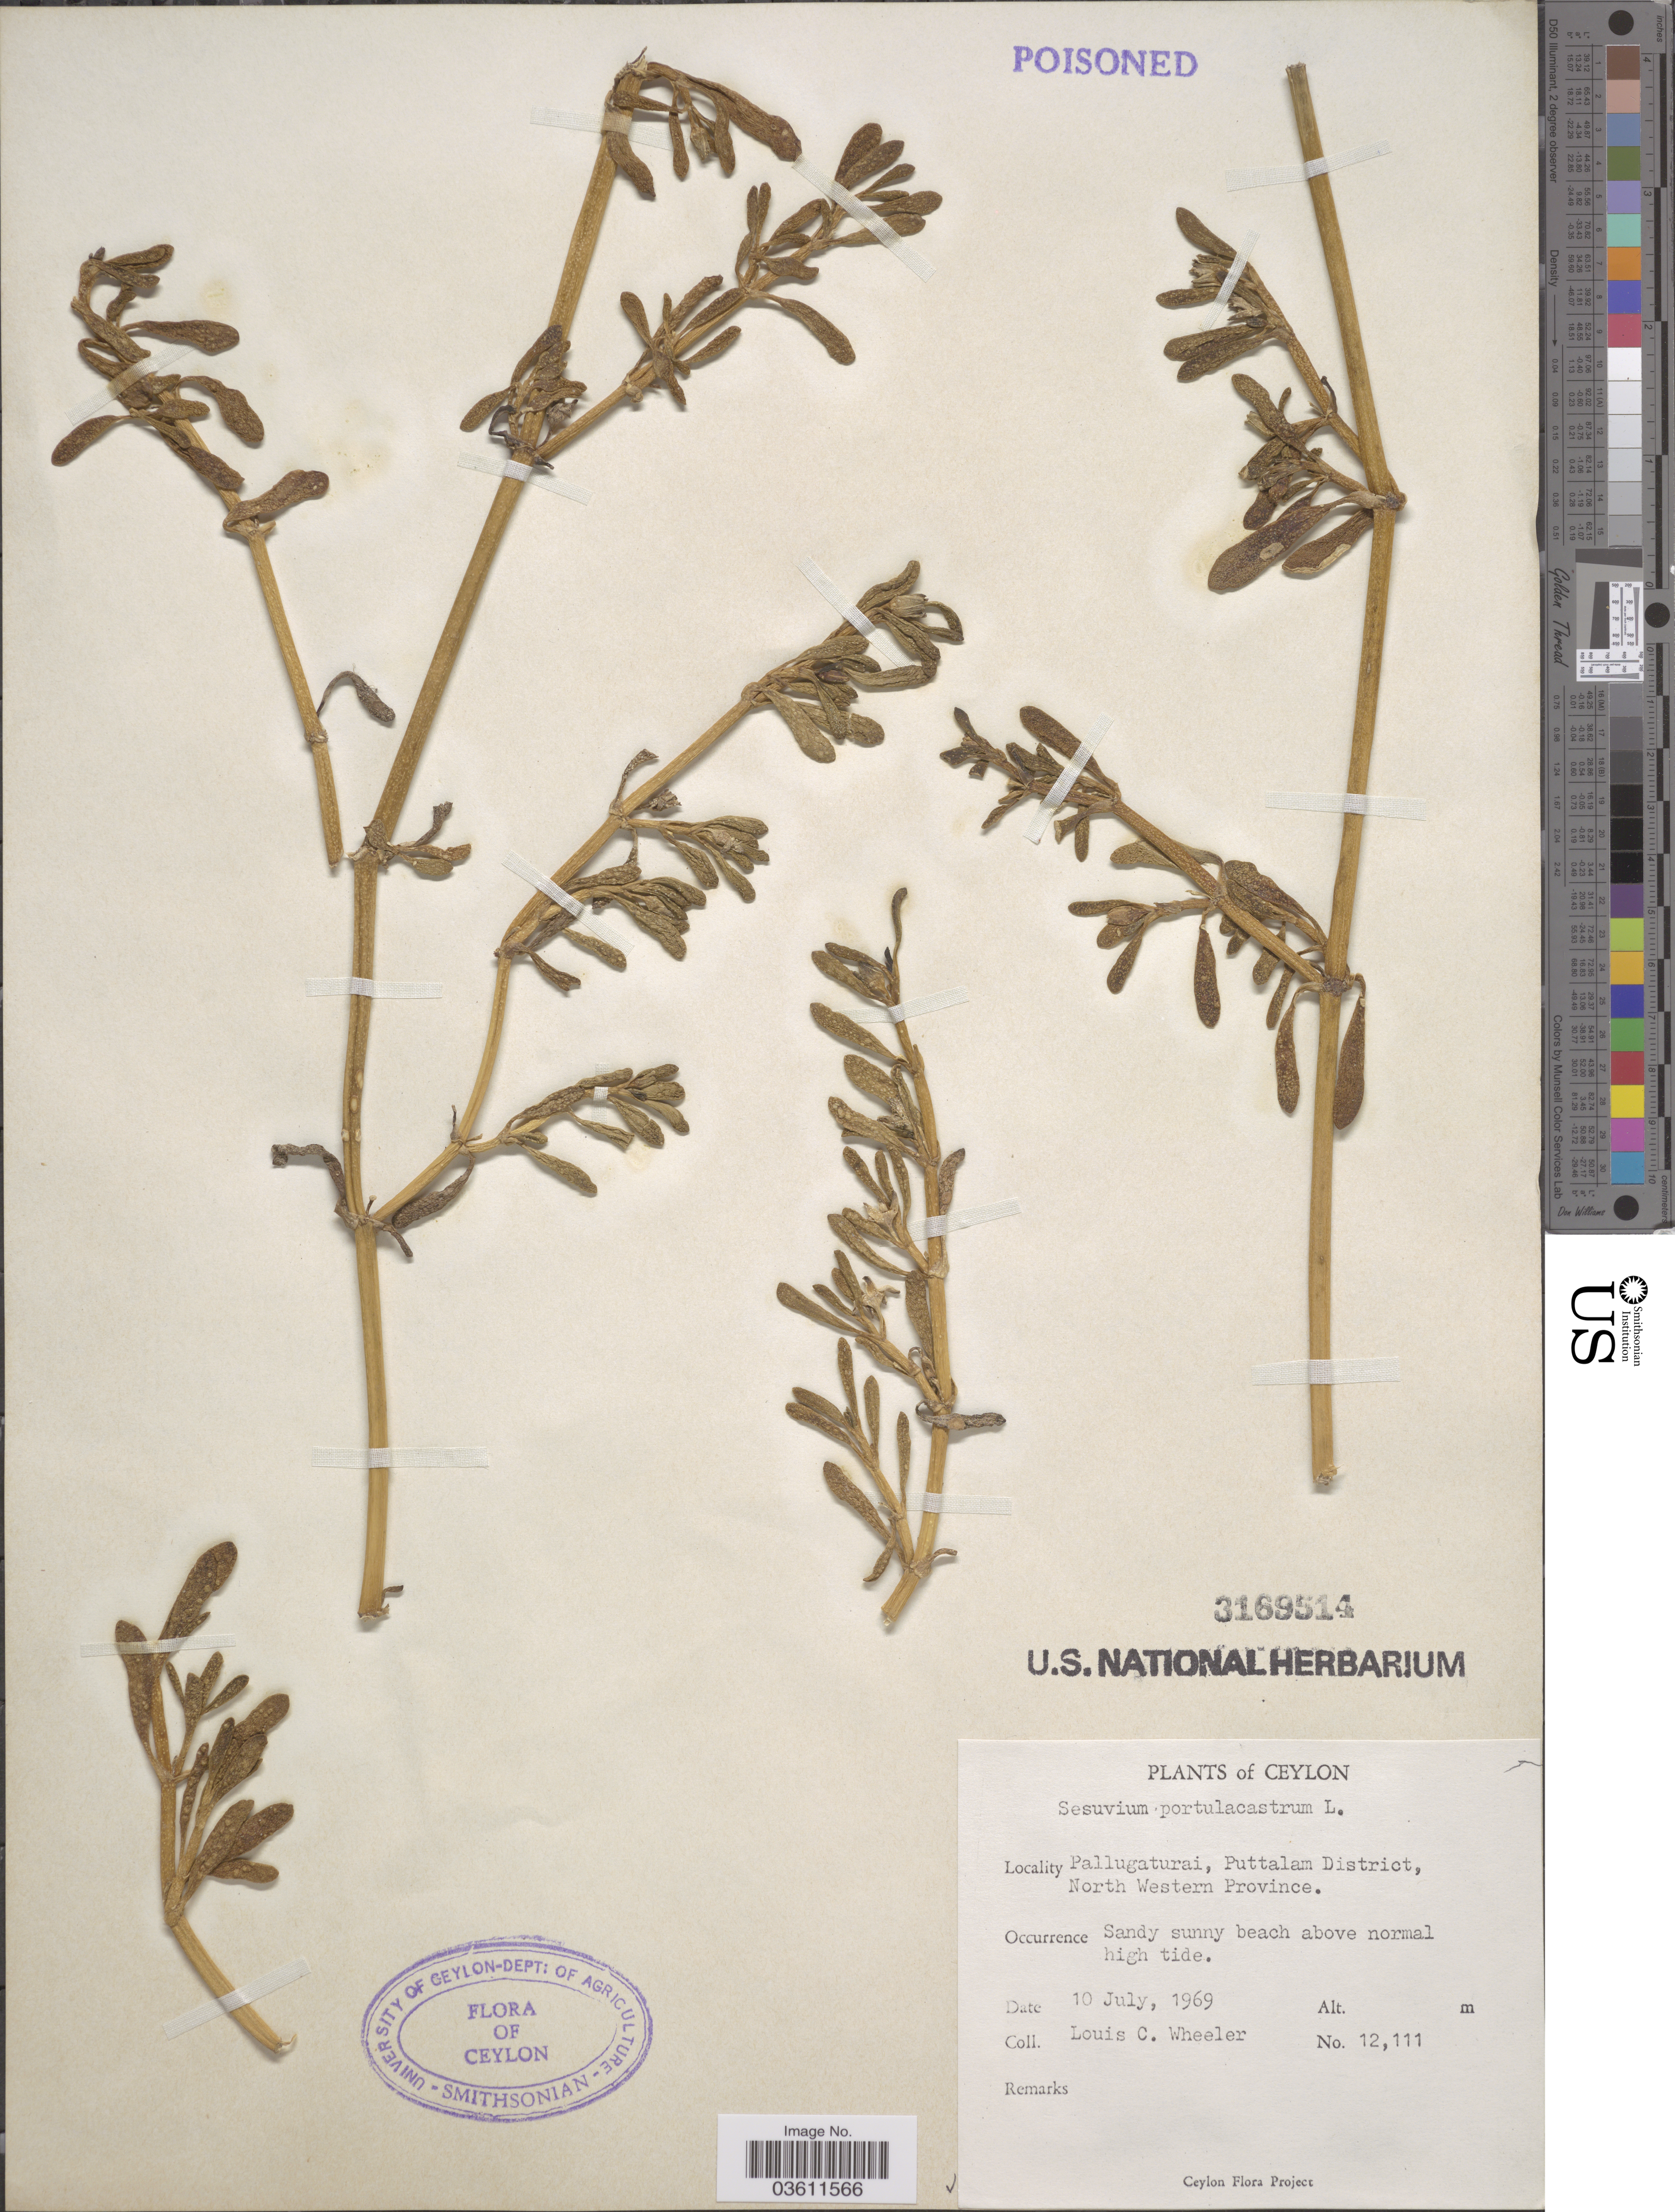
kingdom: Plantae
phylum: Tracheophyta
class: Magnoliopsida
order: Caryophyllales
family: Aizoaceae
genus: Sesuvium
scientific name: Sesuvium portulacastrum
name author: (L.) L.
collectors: L. C. Wheeler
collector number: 12111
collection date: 1969-07-10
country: Sri Lanka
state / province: North Western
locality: Ceylon. Pallugaturai, Puttalam District.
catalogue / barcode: US 3169514